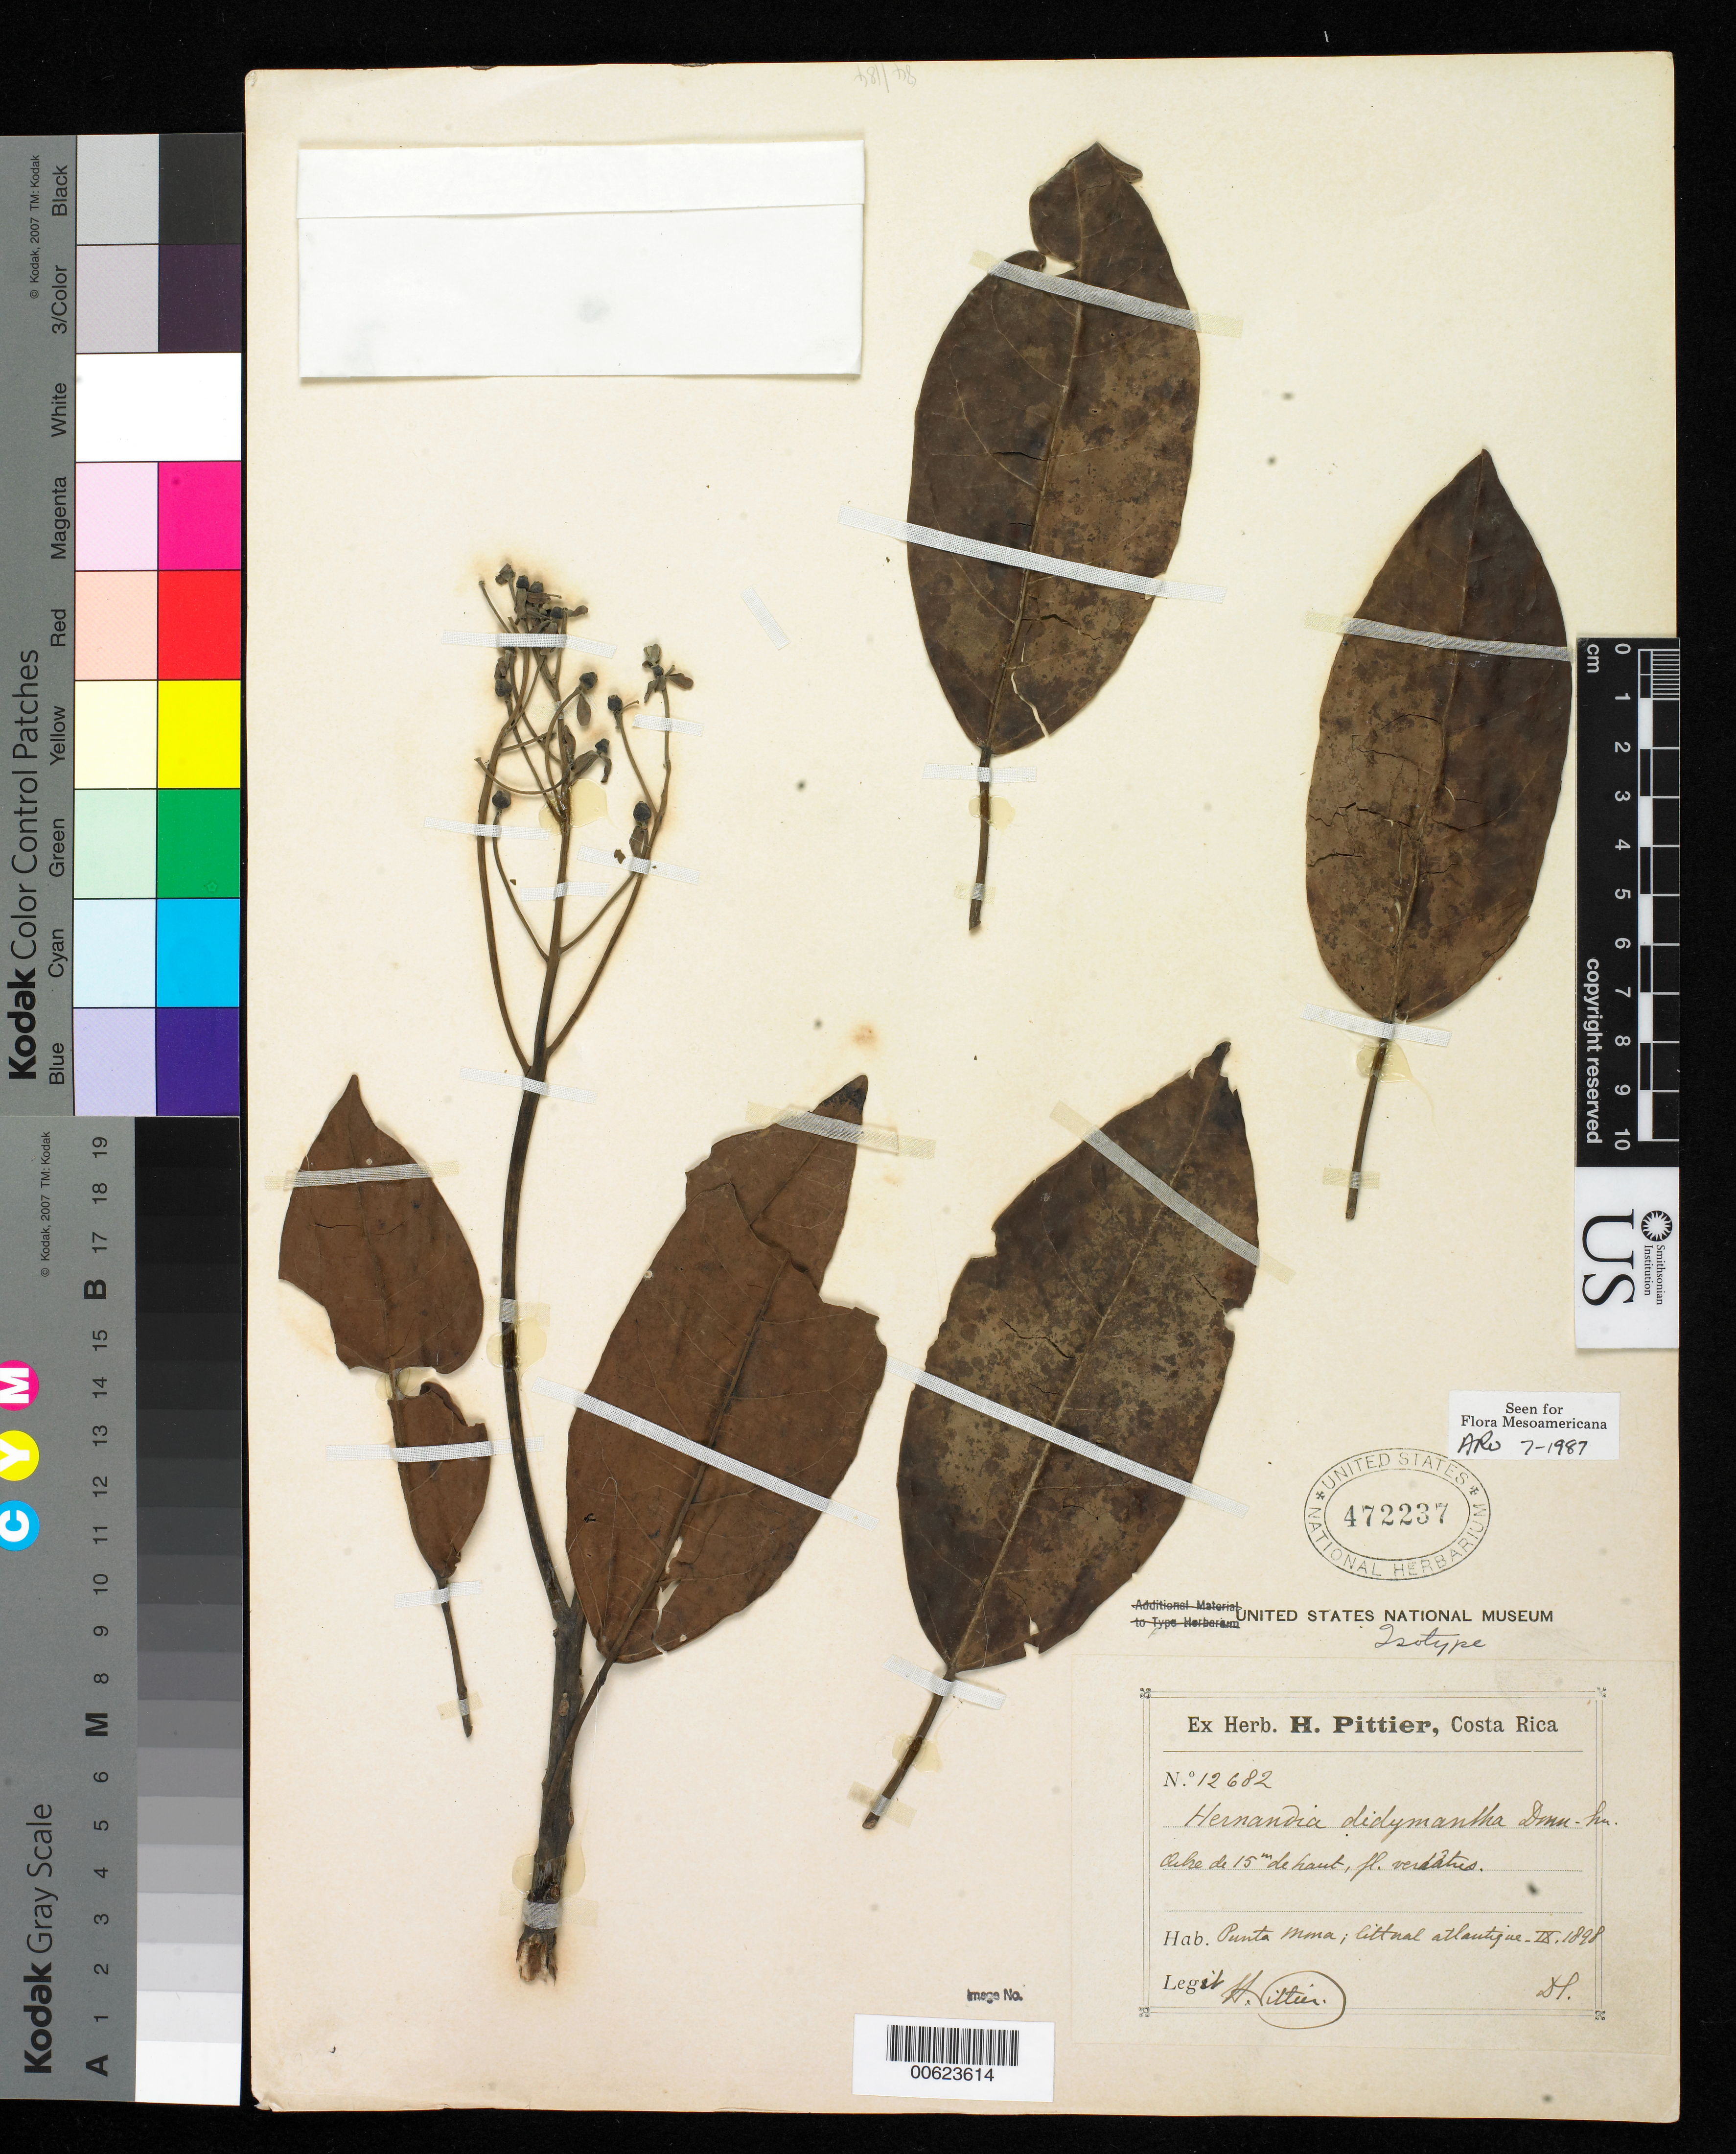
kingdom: Plantae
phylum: Tracheophyta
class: Magnoliopsida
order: Laurales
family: Hernandiaceae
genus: Hernandia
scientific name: Hernandia didymantha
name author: Donn. Sm.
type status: Type Collection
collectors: H. F. Pittier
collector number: Herb. Nat. Costaricensis 12682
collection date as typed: Sep 1898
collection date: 1898-09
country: Costa Rica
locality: Punta Mona, littoral atlantique.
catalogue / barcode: US 472237